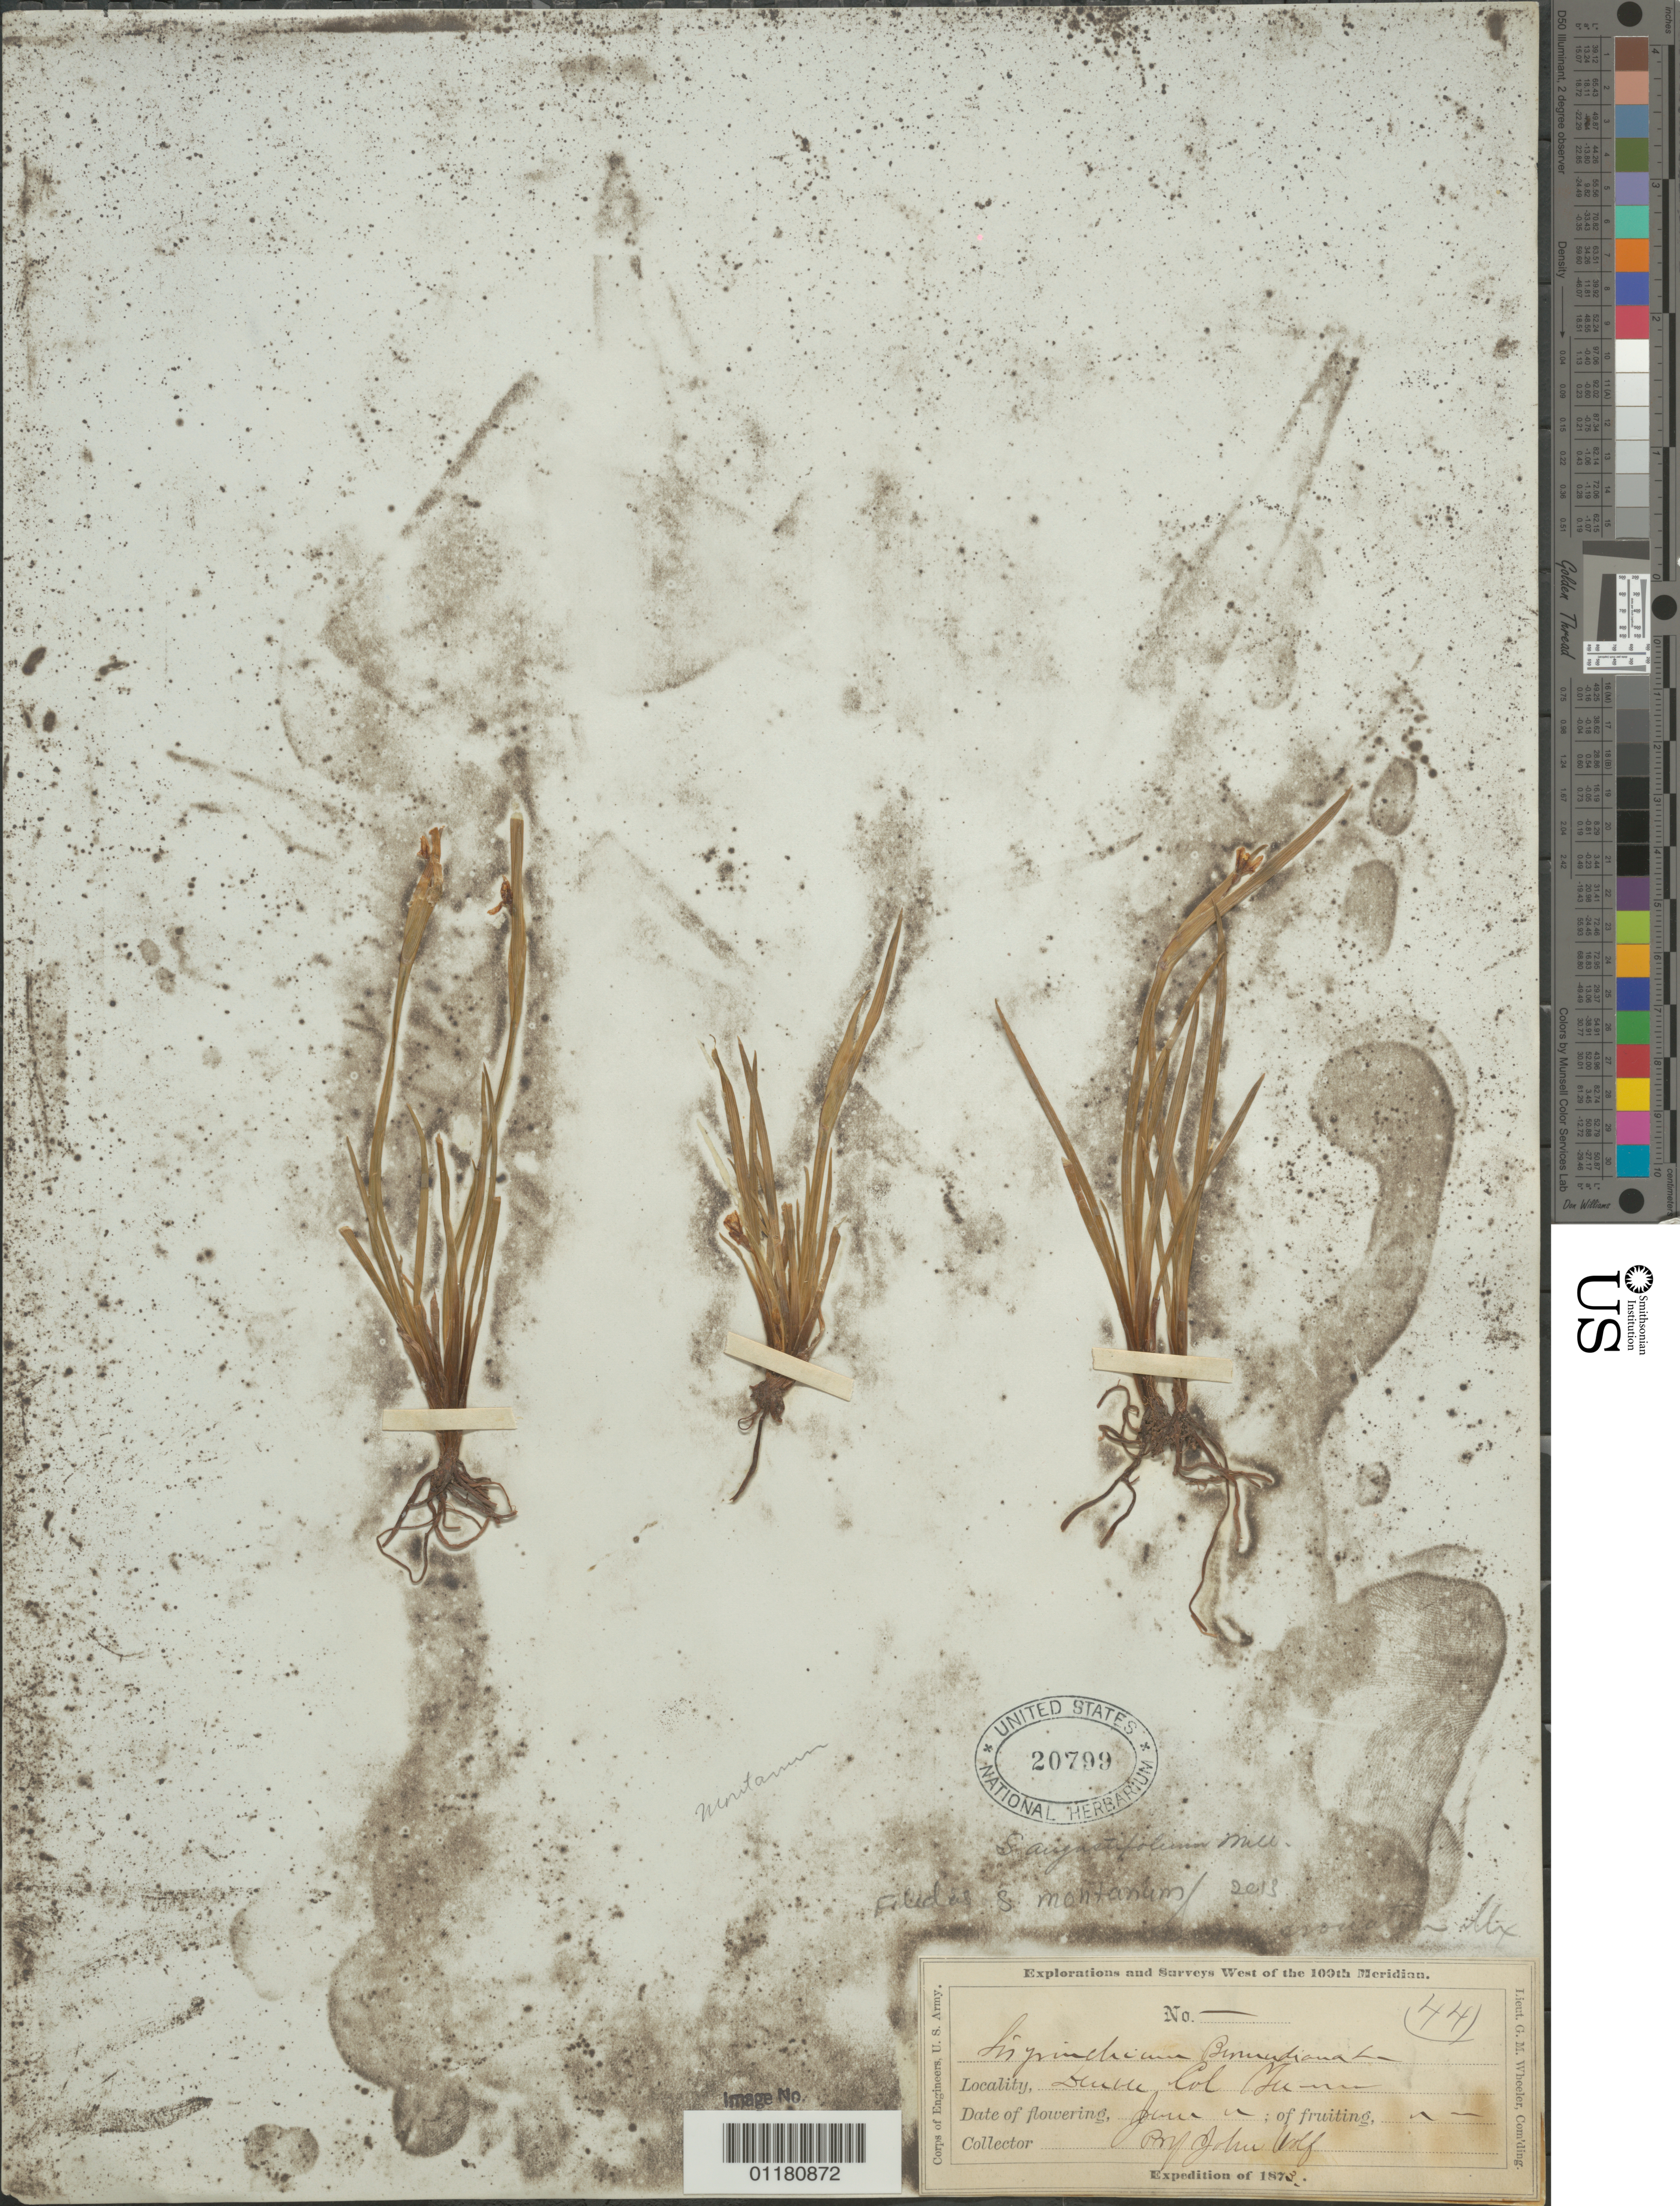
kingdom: Plantae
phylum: Tracheophyta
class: Liliopsida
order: Asparagales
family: Iridaceae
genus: Sisyrinchium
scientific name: Sisyrinchium montanum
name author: Greene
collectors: J. Wolf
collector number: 44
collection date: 1873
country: United States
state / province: Colorado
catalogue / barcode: US 20799